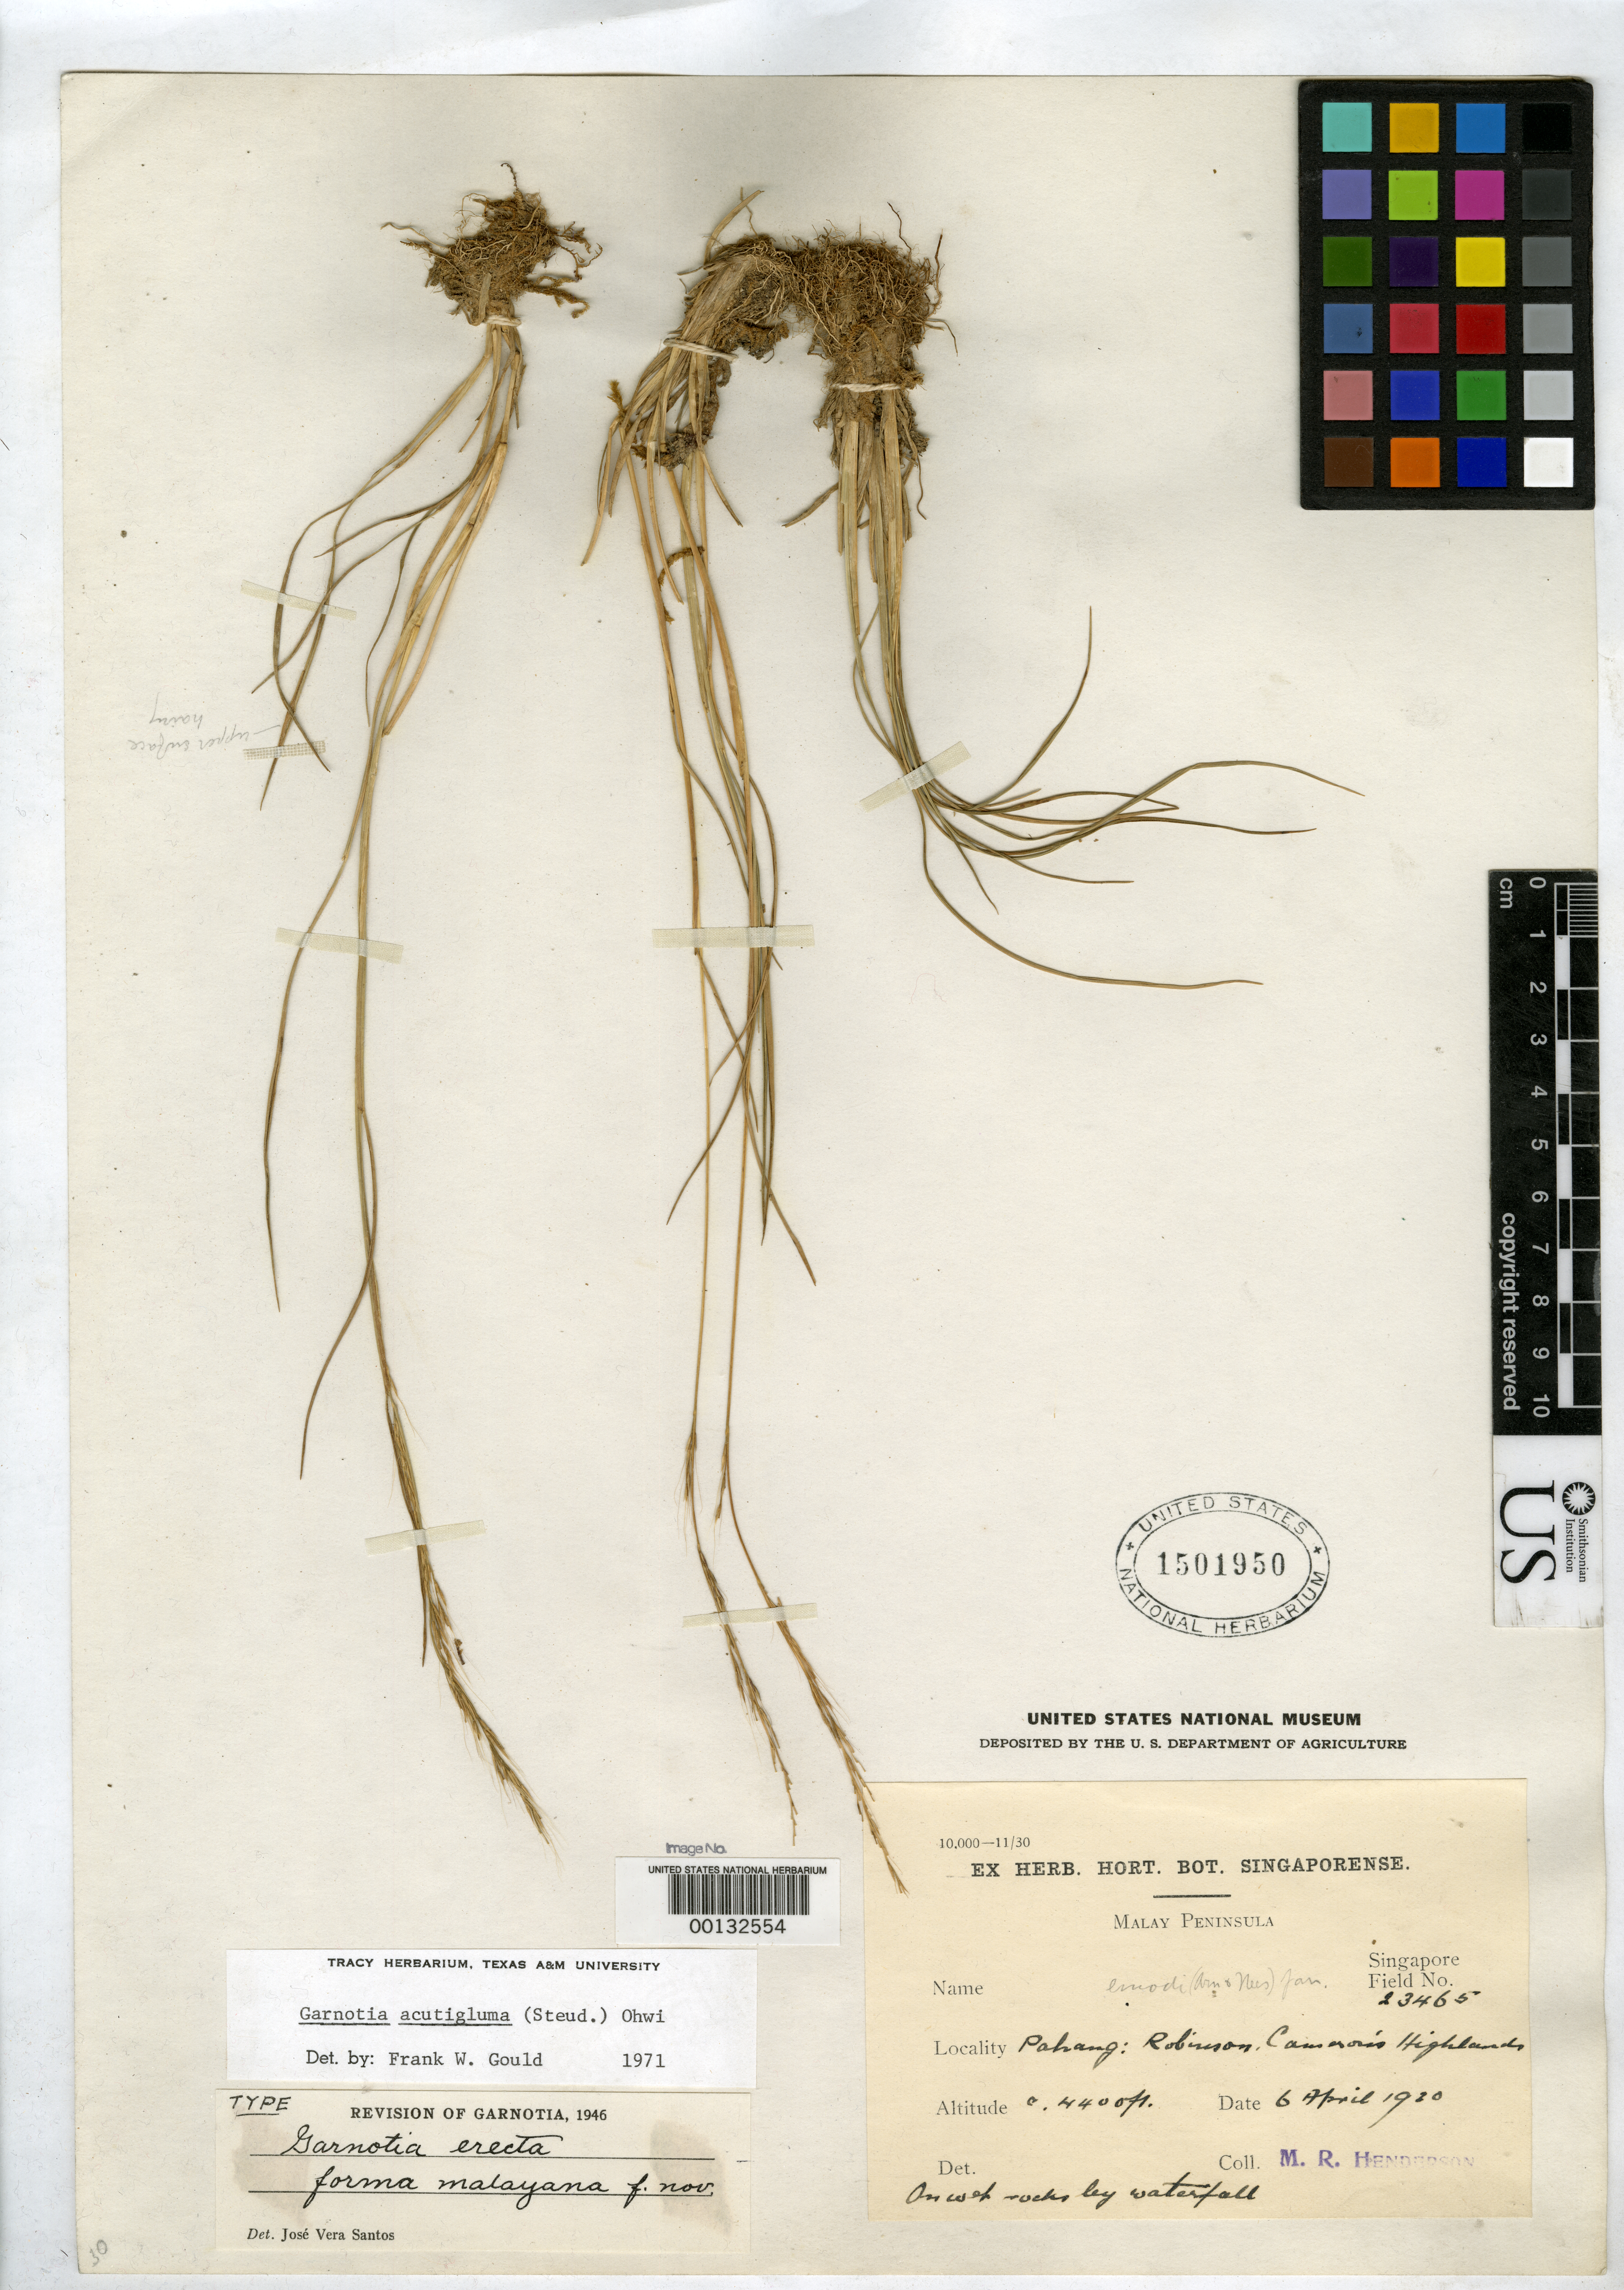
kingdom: Plantae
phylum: Tracheophyta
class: Liliopsida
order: Poales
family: Poaceae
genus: Garnotia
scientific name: Garnotia erecta f. malayana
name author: Santos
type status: Holotype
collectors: M. Henderson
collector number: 23465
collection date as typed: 06 Apr 1920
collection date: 1920-04-06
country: Malaysia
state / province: Pahang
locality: Robinson Cameron's highlands. [Malay Peninsula]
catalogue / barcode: US 1501950